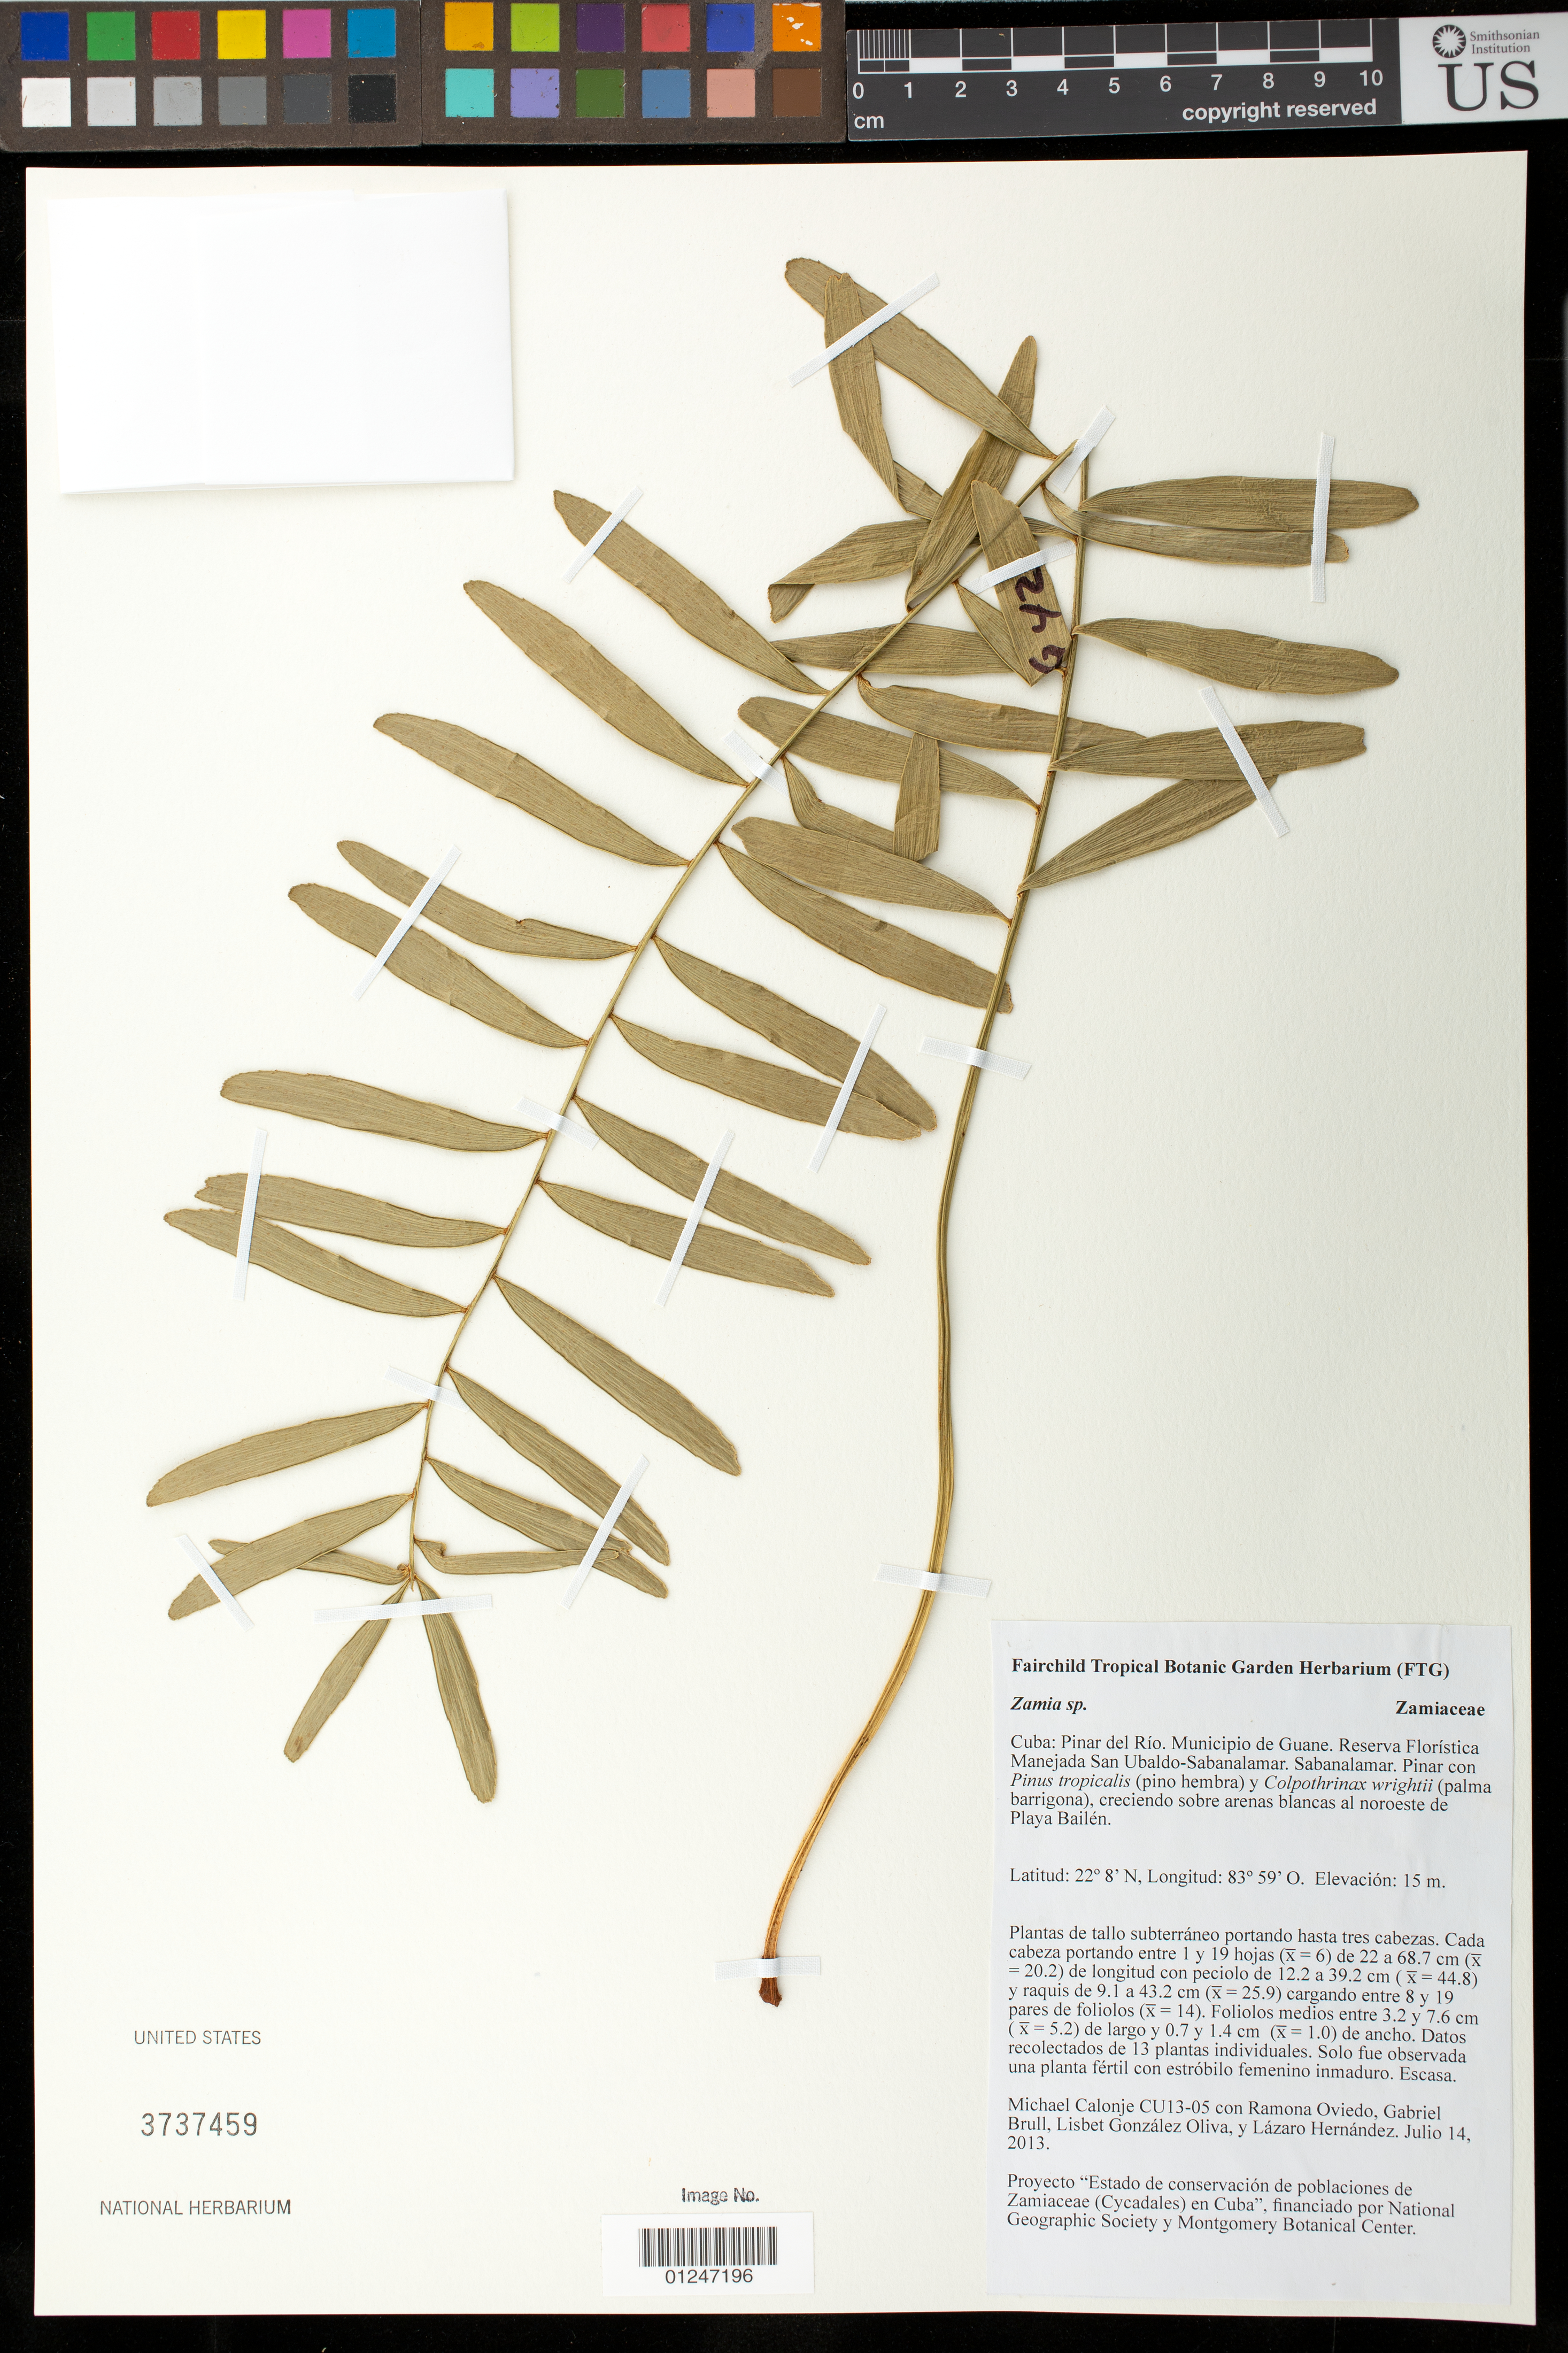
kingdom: Plantae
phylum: Tracheophyta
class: Cycadopsida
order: Cycadales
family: Zamiaceae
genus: Zamia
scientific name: Zamia sp.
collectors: M. Calonje, R. Oviedo, G. Brull Puebla, L. Oliva & L. Hernández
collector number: CU13-05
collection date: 2013-07-14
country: Cuba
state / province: Pinar del Río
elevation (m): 15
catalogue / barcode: US 3737459